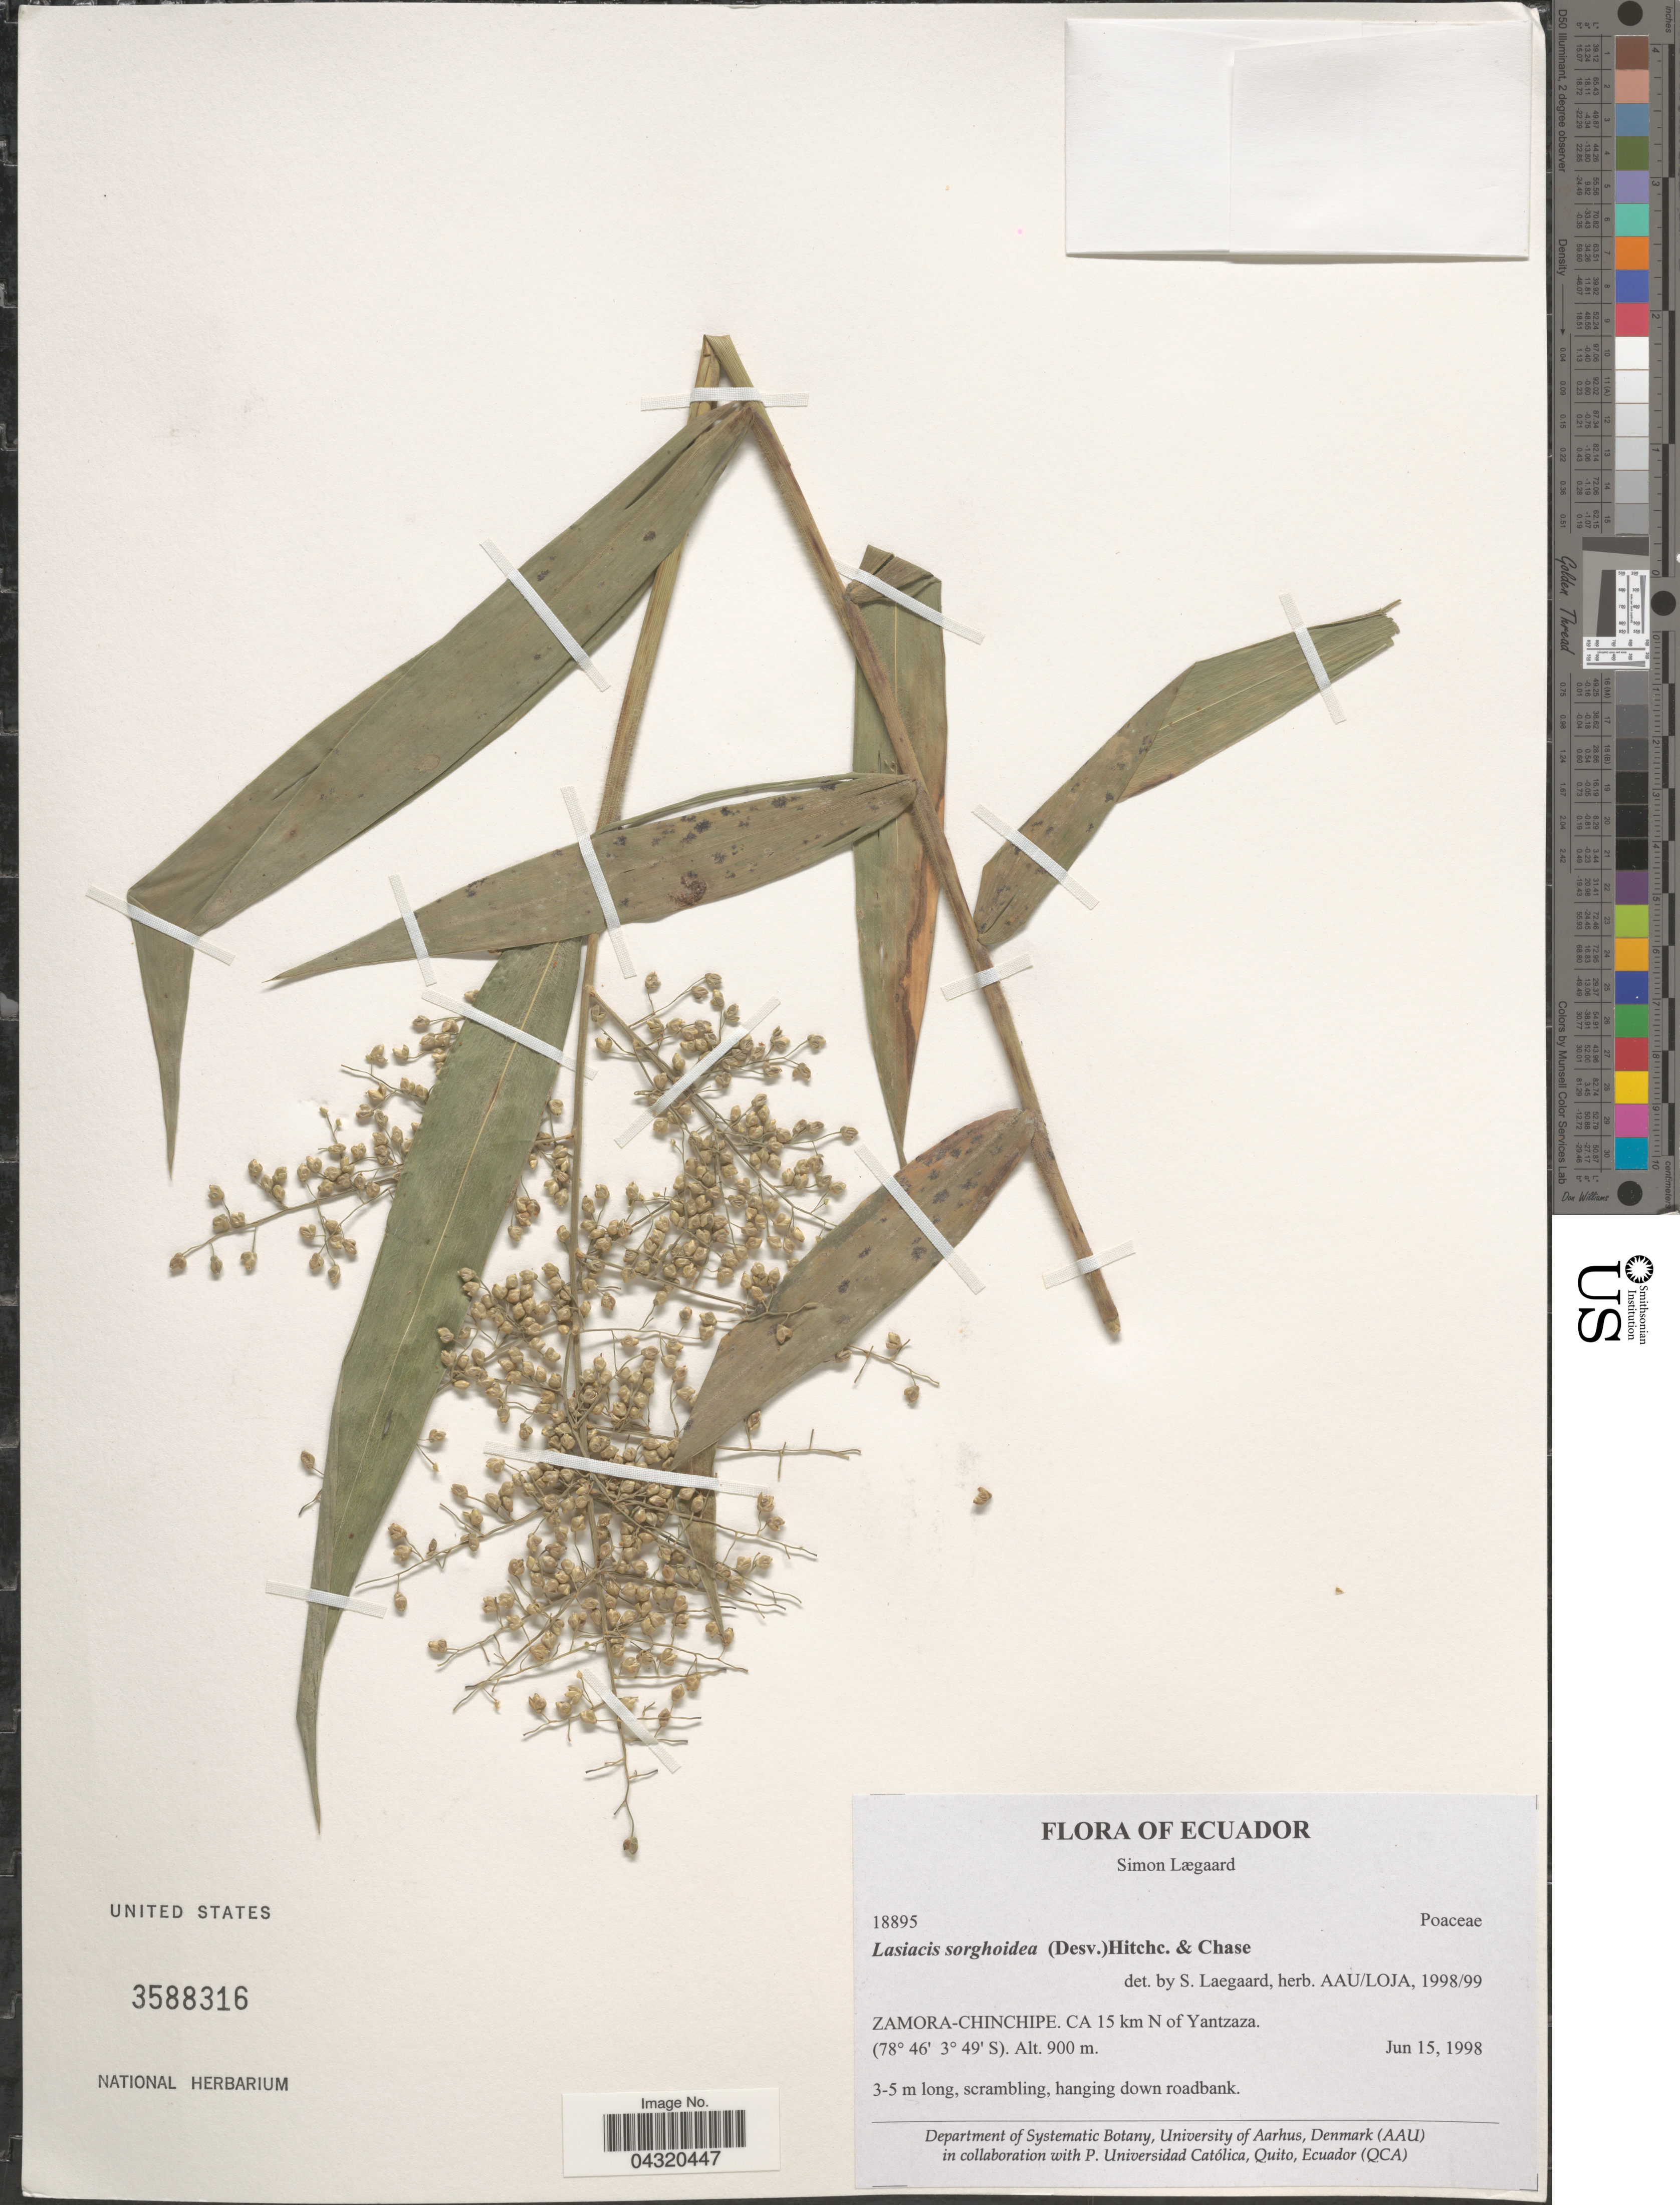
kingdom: Plantae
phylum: Tracheophyta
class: Liliopsida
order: Poales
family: Poaceae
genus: Lasiacis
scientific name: Lasiacis sorghoidea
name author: (Desv. ex Ham.) Hitchc. & Chase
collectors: S. Lægaard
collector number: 18895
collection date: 1998-06-15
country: Ecuador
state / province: Zamora-Chinchipe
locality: Ca 15 km N of Yantzaza.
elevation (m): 900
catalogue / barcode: US 3588316